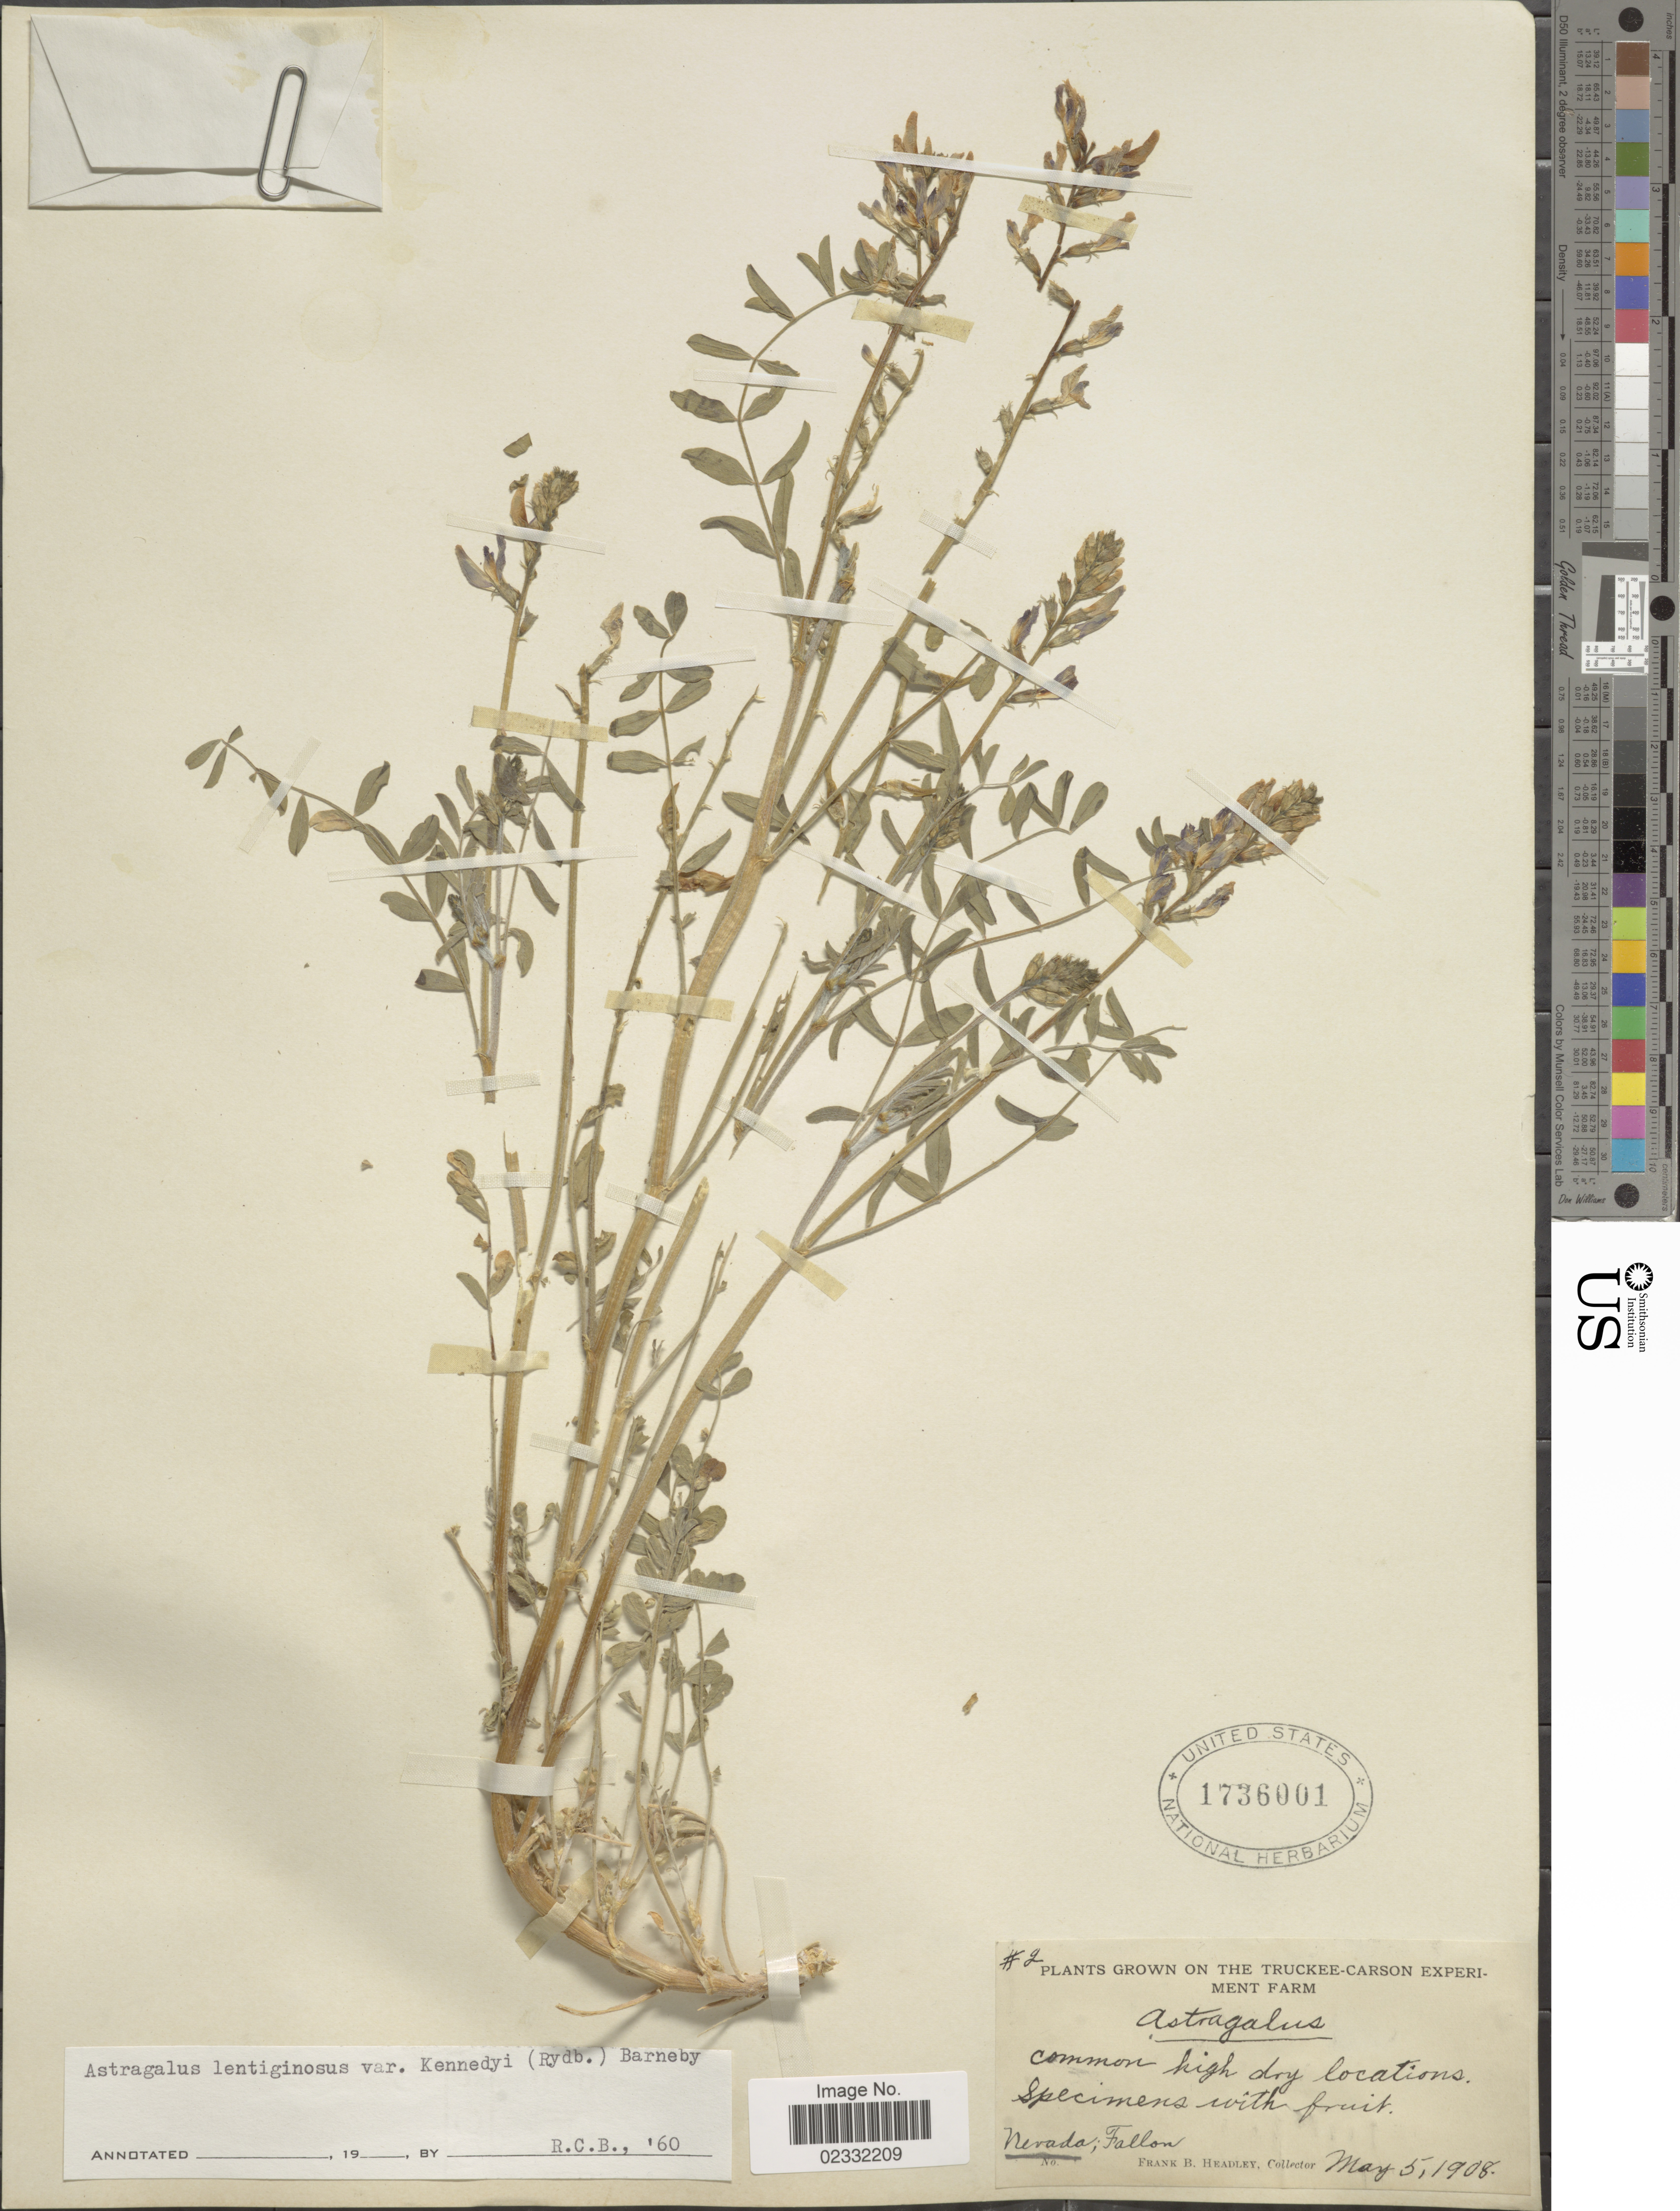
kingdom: Plantae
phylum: Tracheophyta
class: Magnoliopsida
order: Fabales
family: Fabaceae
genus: Astragalus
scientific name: Astragalus lentiginosus var. kennedyi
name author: (Rydb.) Barneby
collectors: F. B. Headley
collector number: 2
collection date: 1908-05-05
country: United States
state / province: Nevada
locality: On the Truckee-Carson Experiment Farm, Fallon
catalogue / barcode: US 1736001